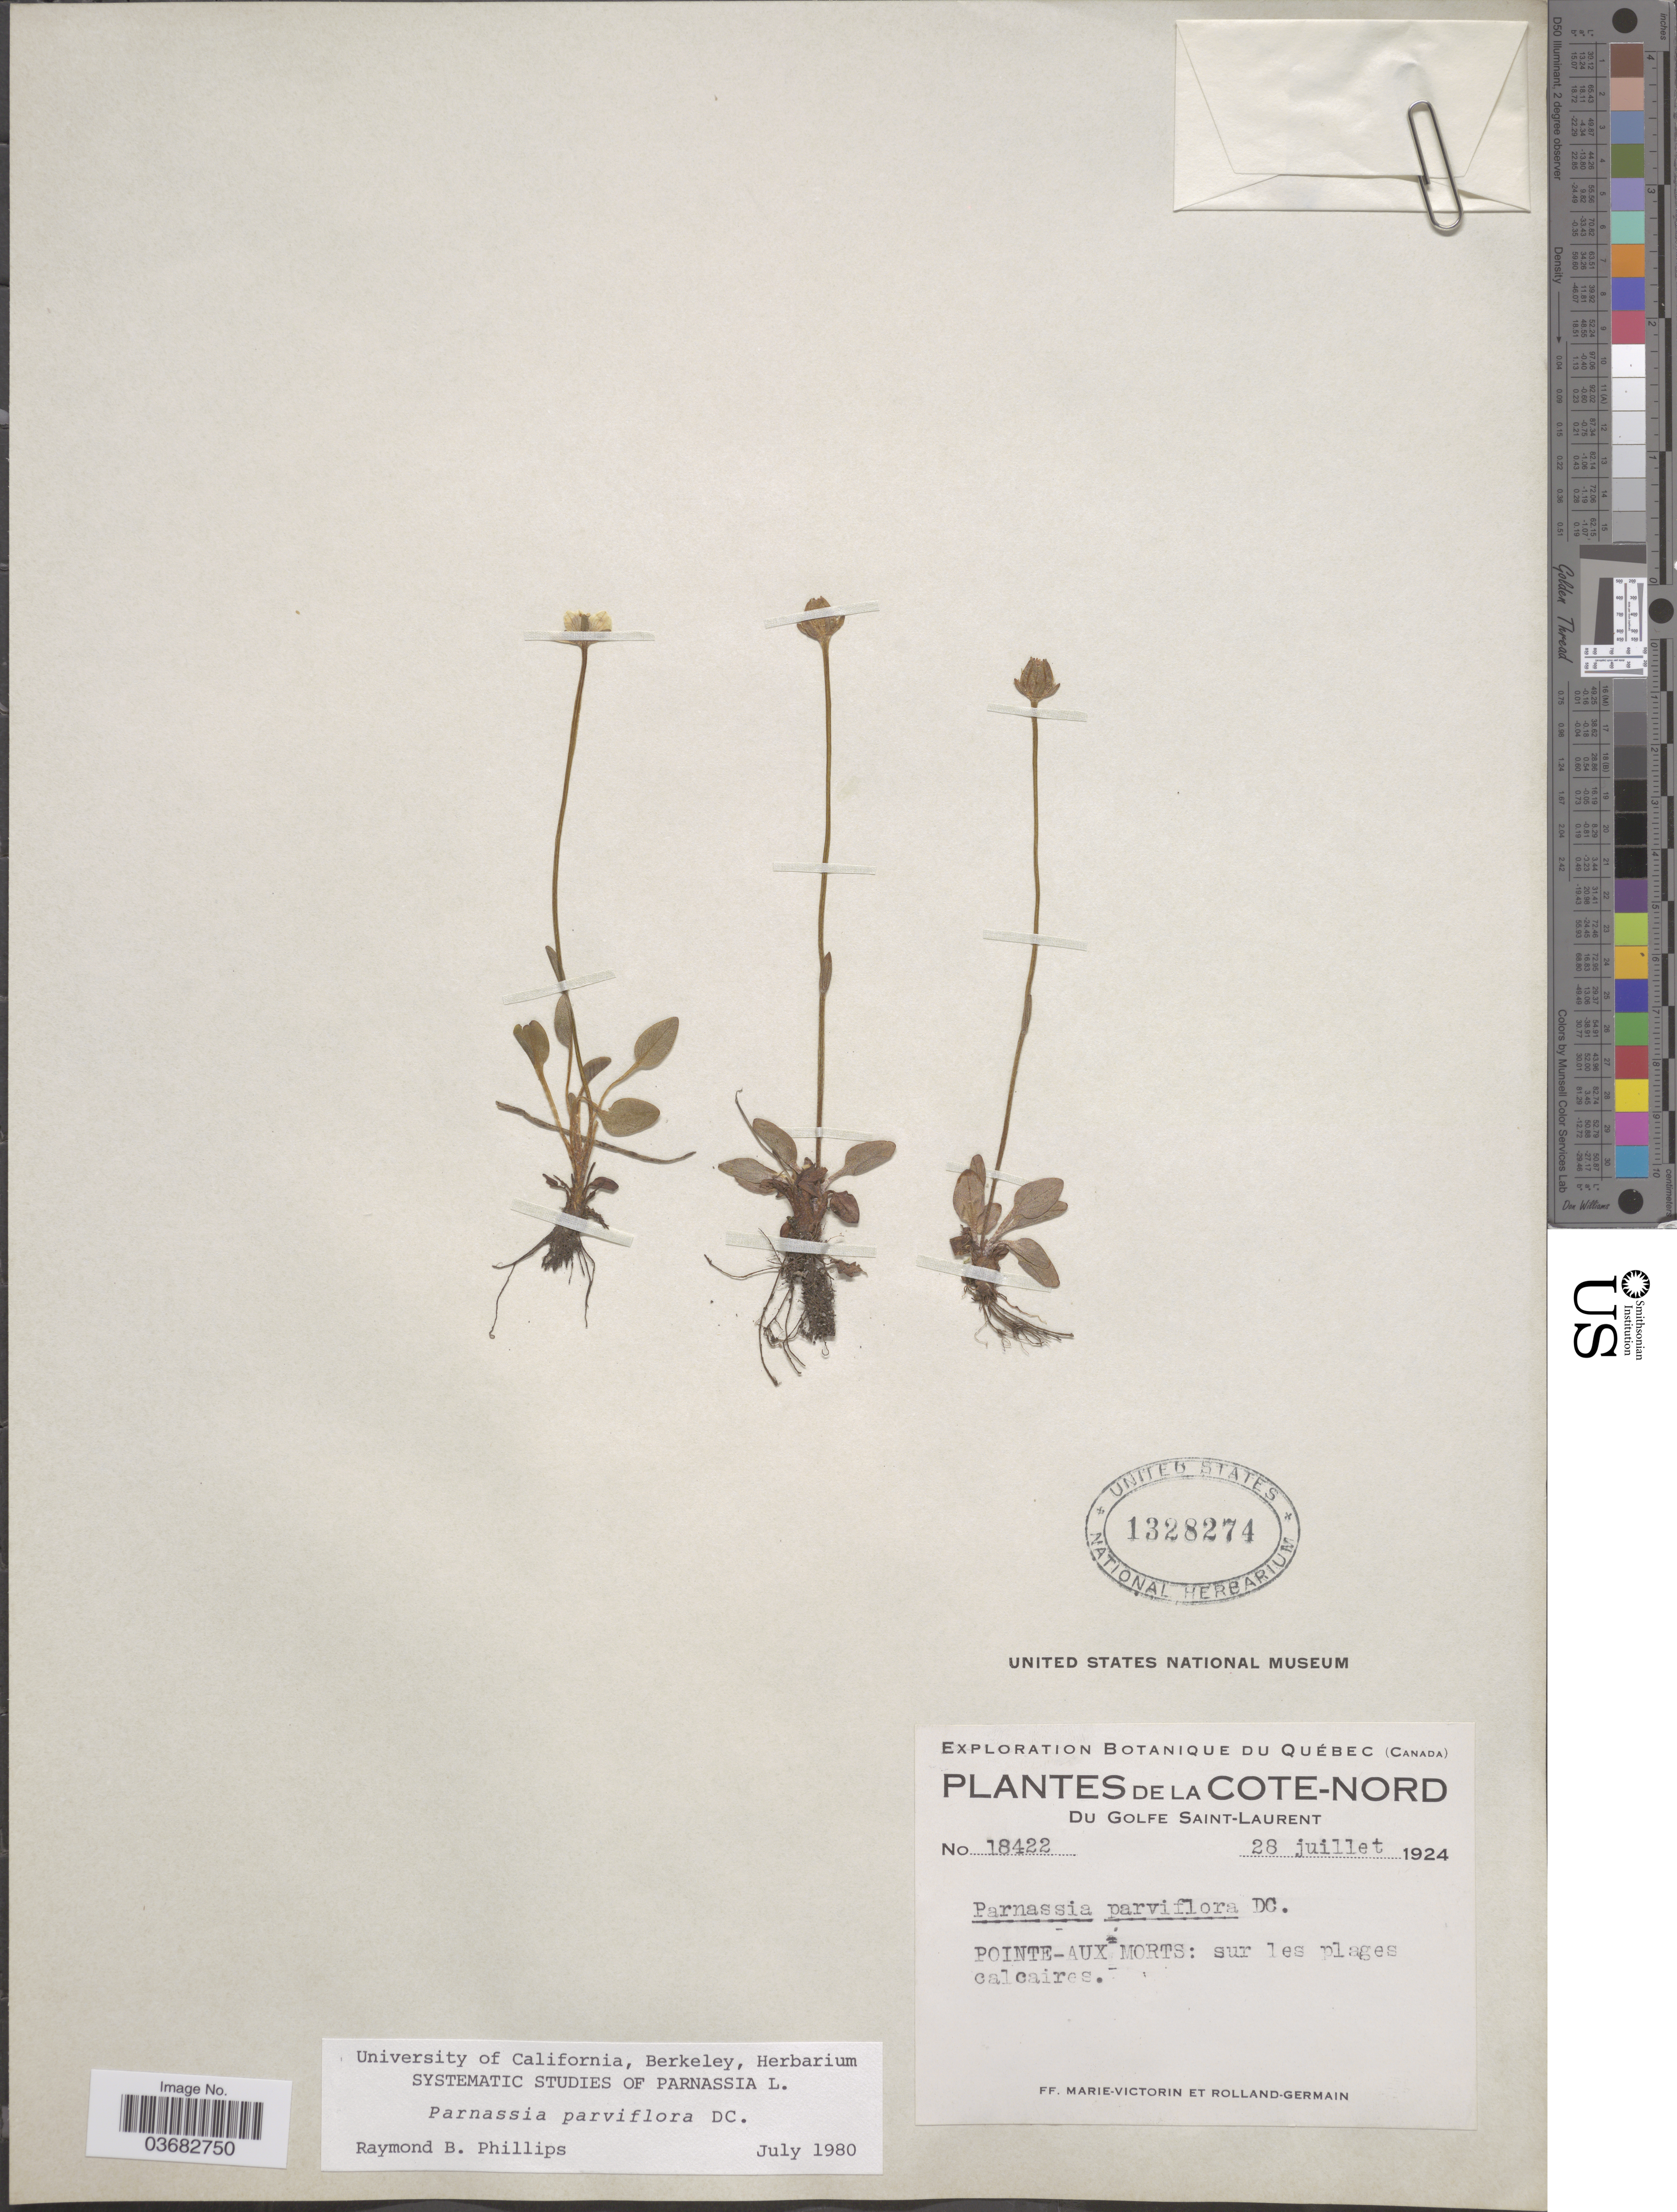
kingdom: Plantae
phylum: Tracheophyta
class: Magnoliopsida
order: Celastrales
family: Parnassiaceae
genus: Parnassia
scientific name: Parnassia parviflora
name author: DC.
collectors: F. Marie-Victorin & Rolland-Germain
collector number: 18422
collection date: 1924-07-28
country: Canada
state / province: Quebec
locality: Exploration Botanique du Québec. Cote-Nord du Golfe Saint-Laurent. Pointe-aux-Morts: sur les plages calcaires.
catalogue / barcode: US 1328274